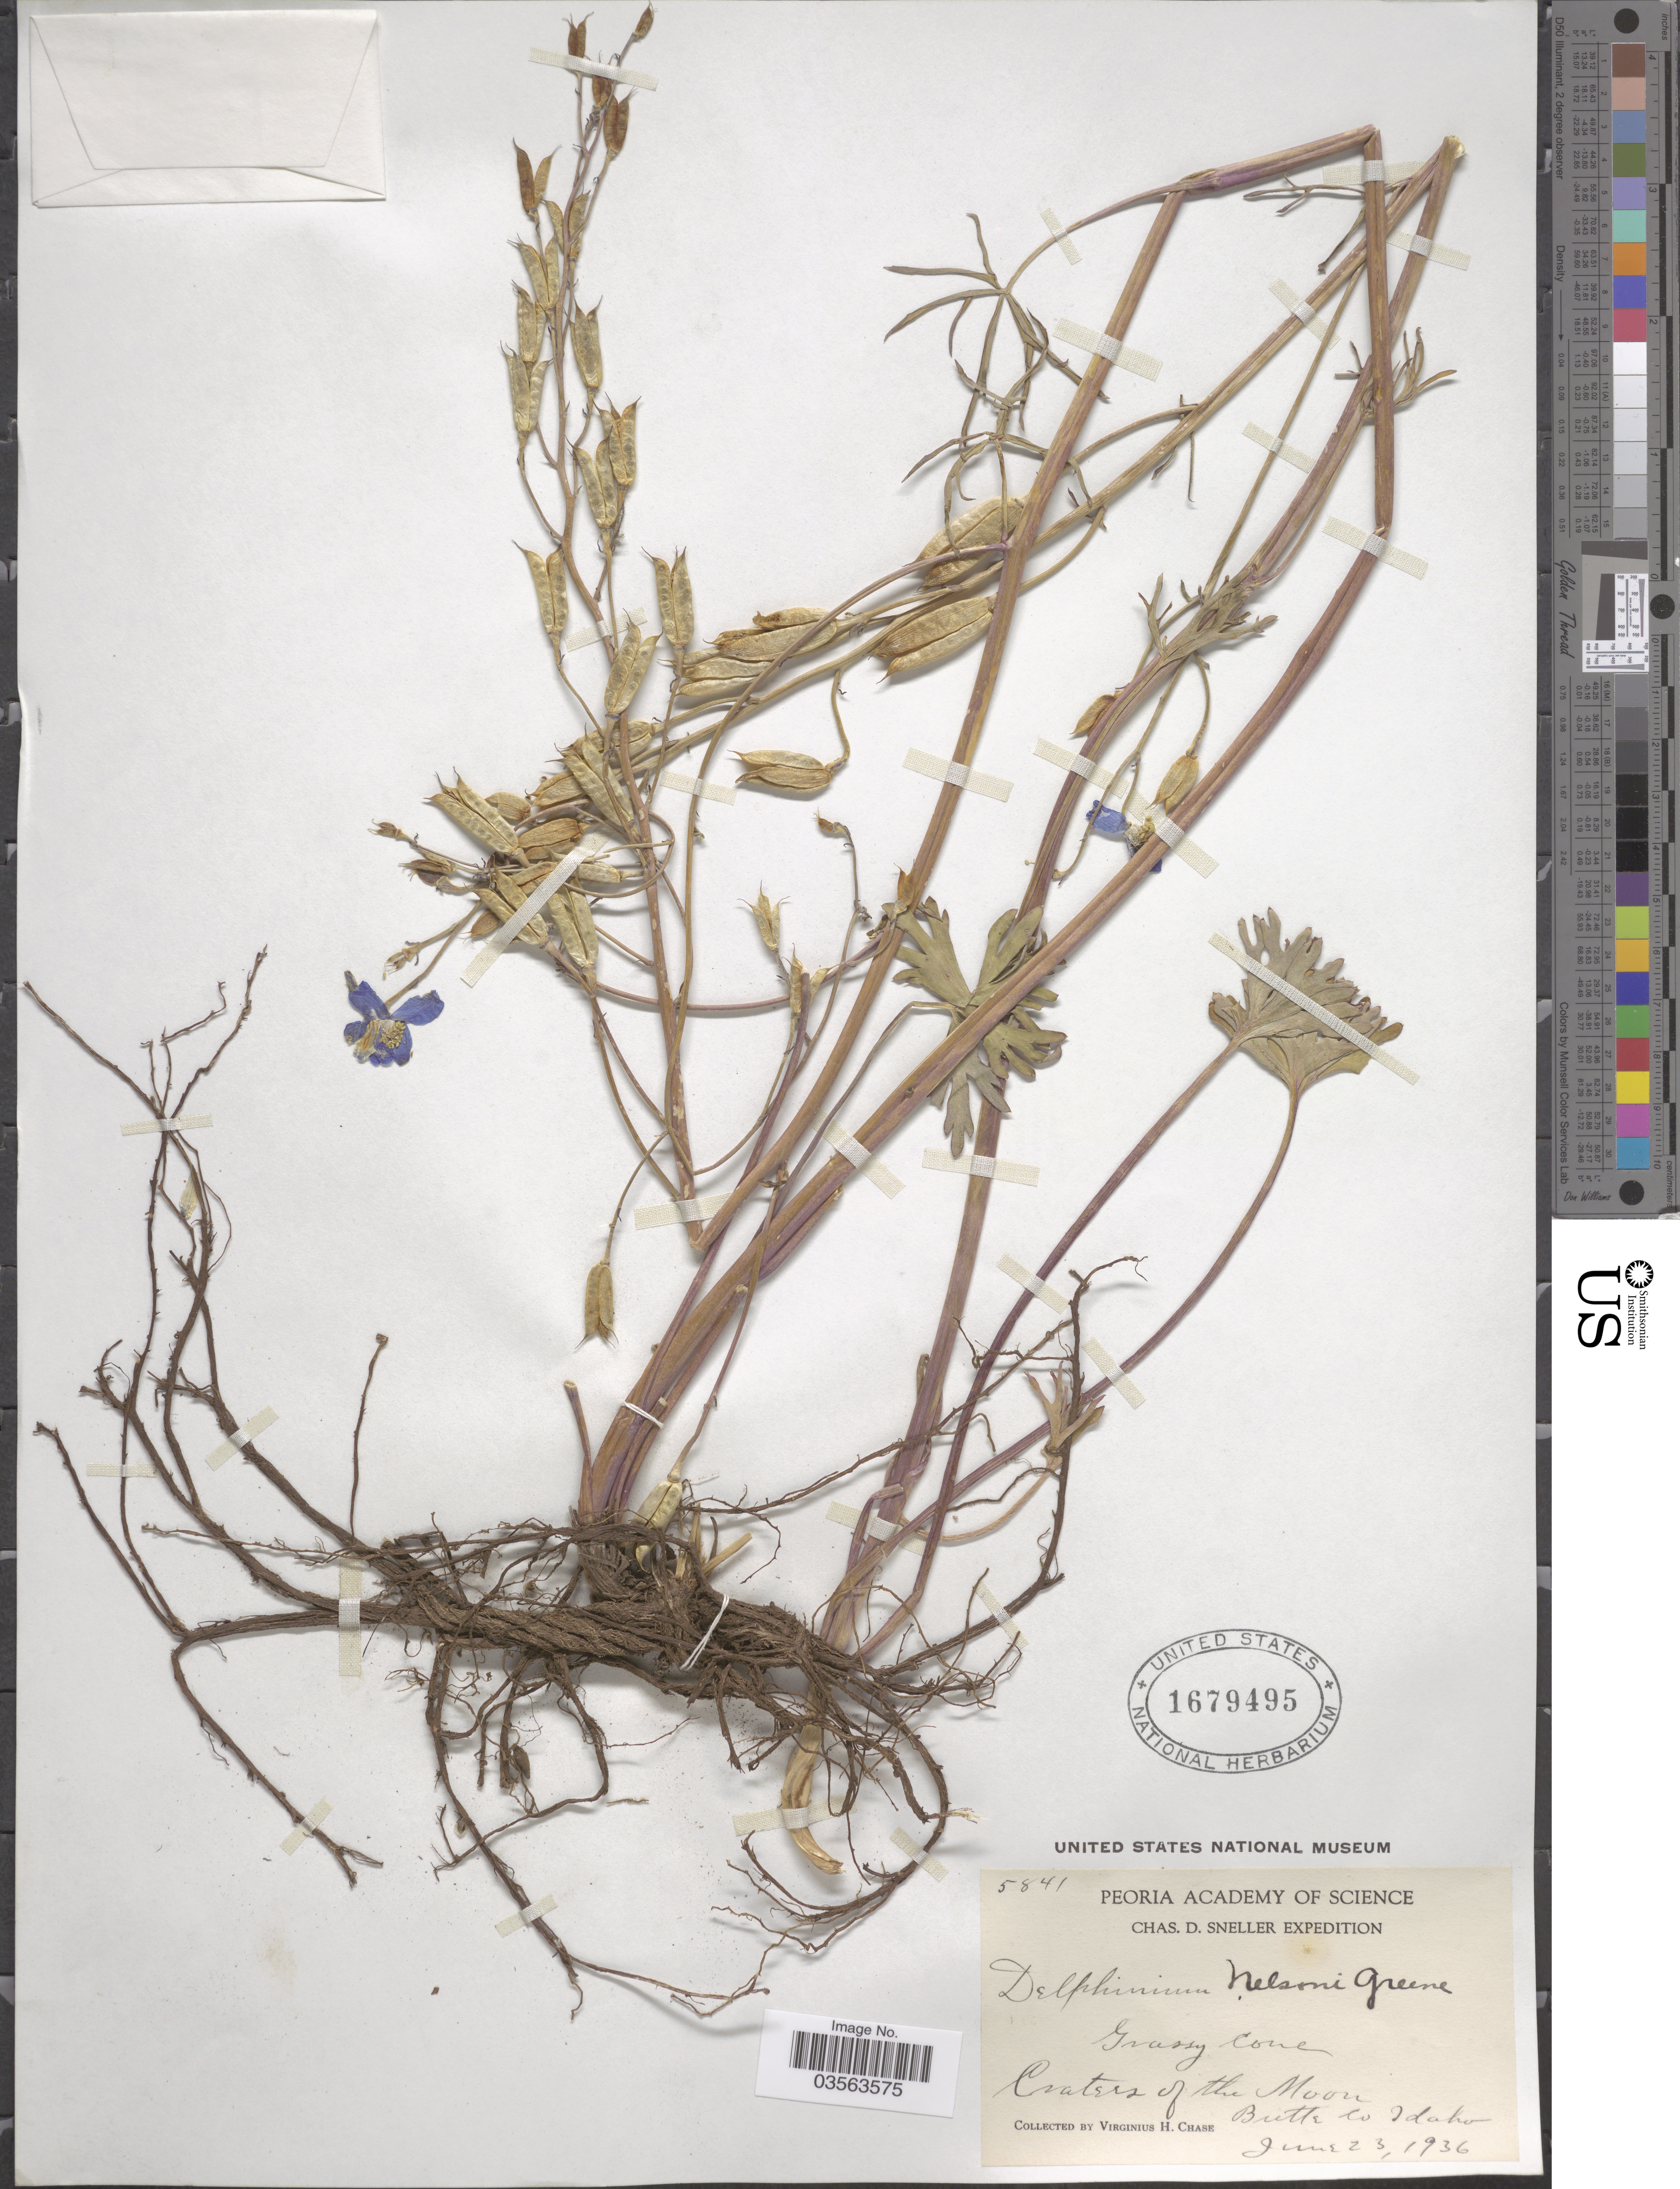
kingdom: Plantae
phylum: Tracheophyta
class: Magnoliopsida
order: Ranunculales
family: Ranunculaceae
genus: Delphinium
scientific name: Delphinium nelsonii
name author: Greene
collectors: V. H. Chase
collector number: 5841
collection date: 1936-06-23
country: United States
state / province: Idaho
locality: Grassy cone. Craters of The Moon, Butte Co.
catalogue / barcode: US 1679495